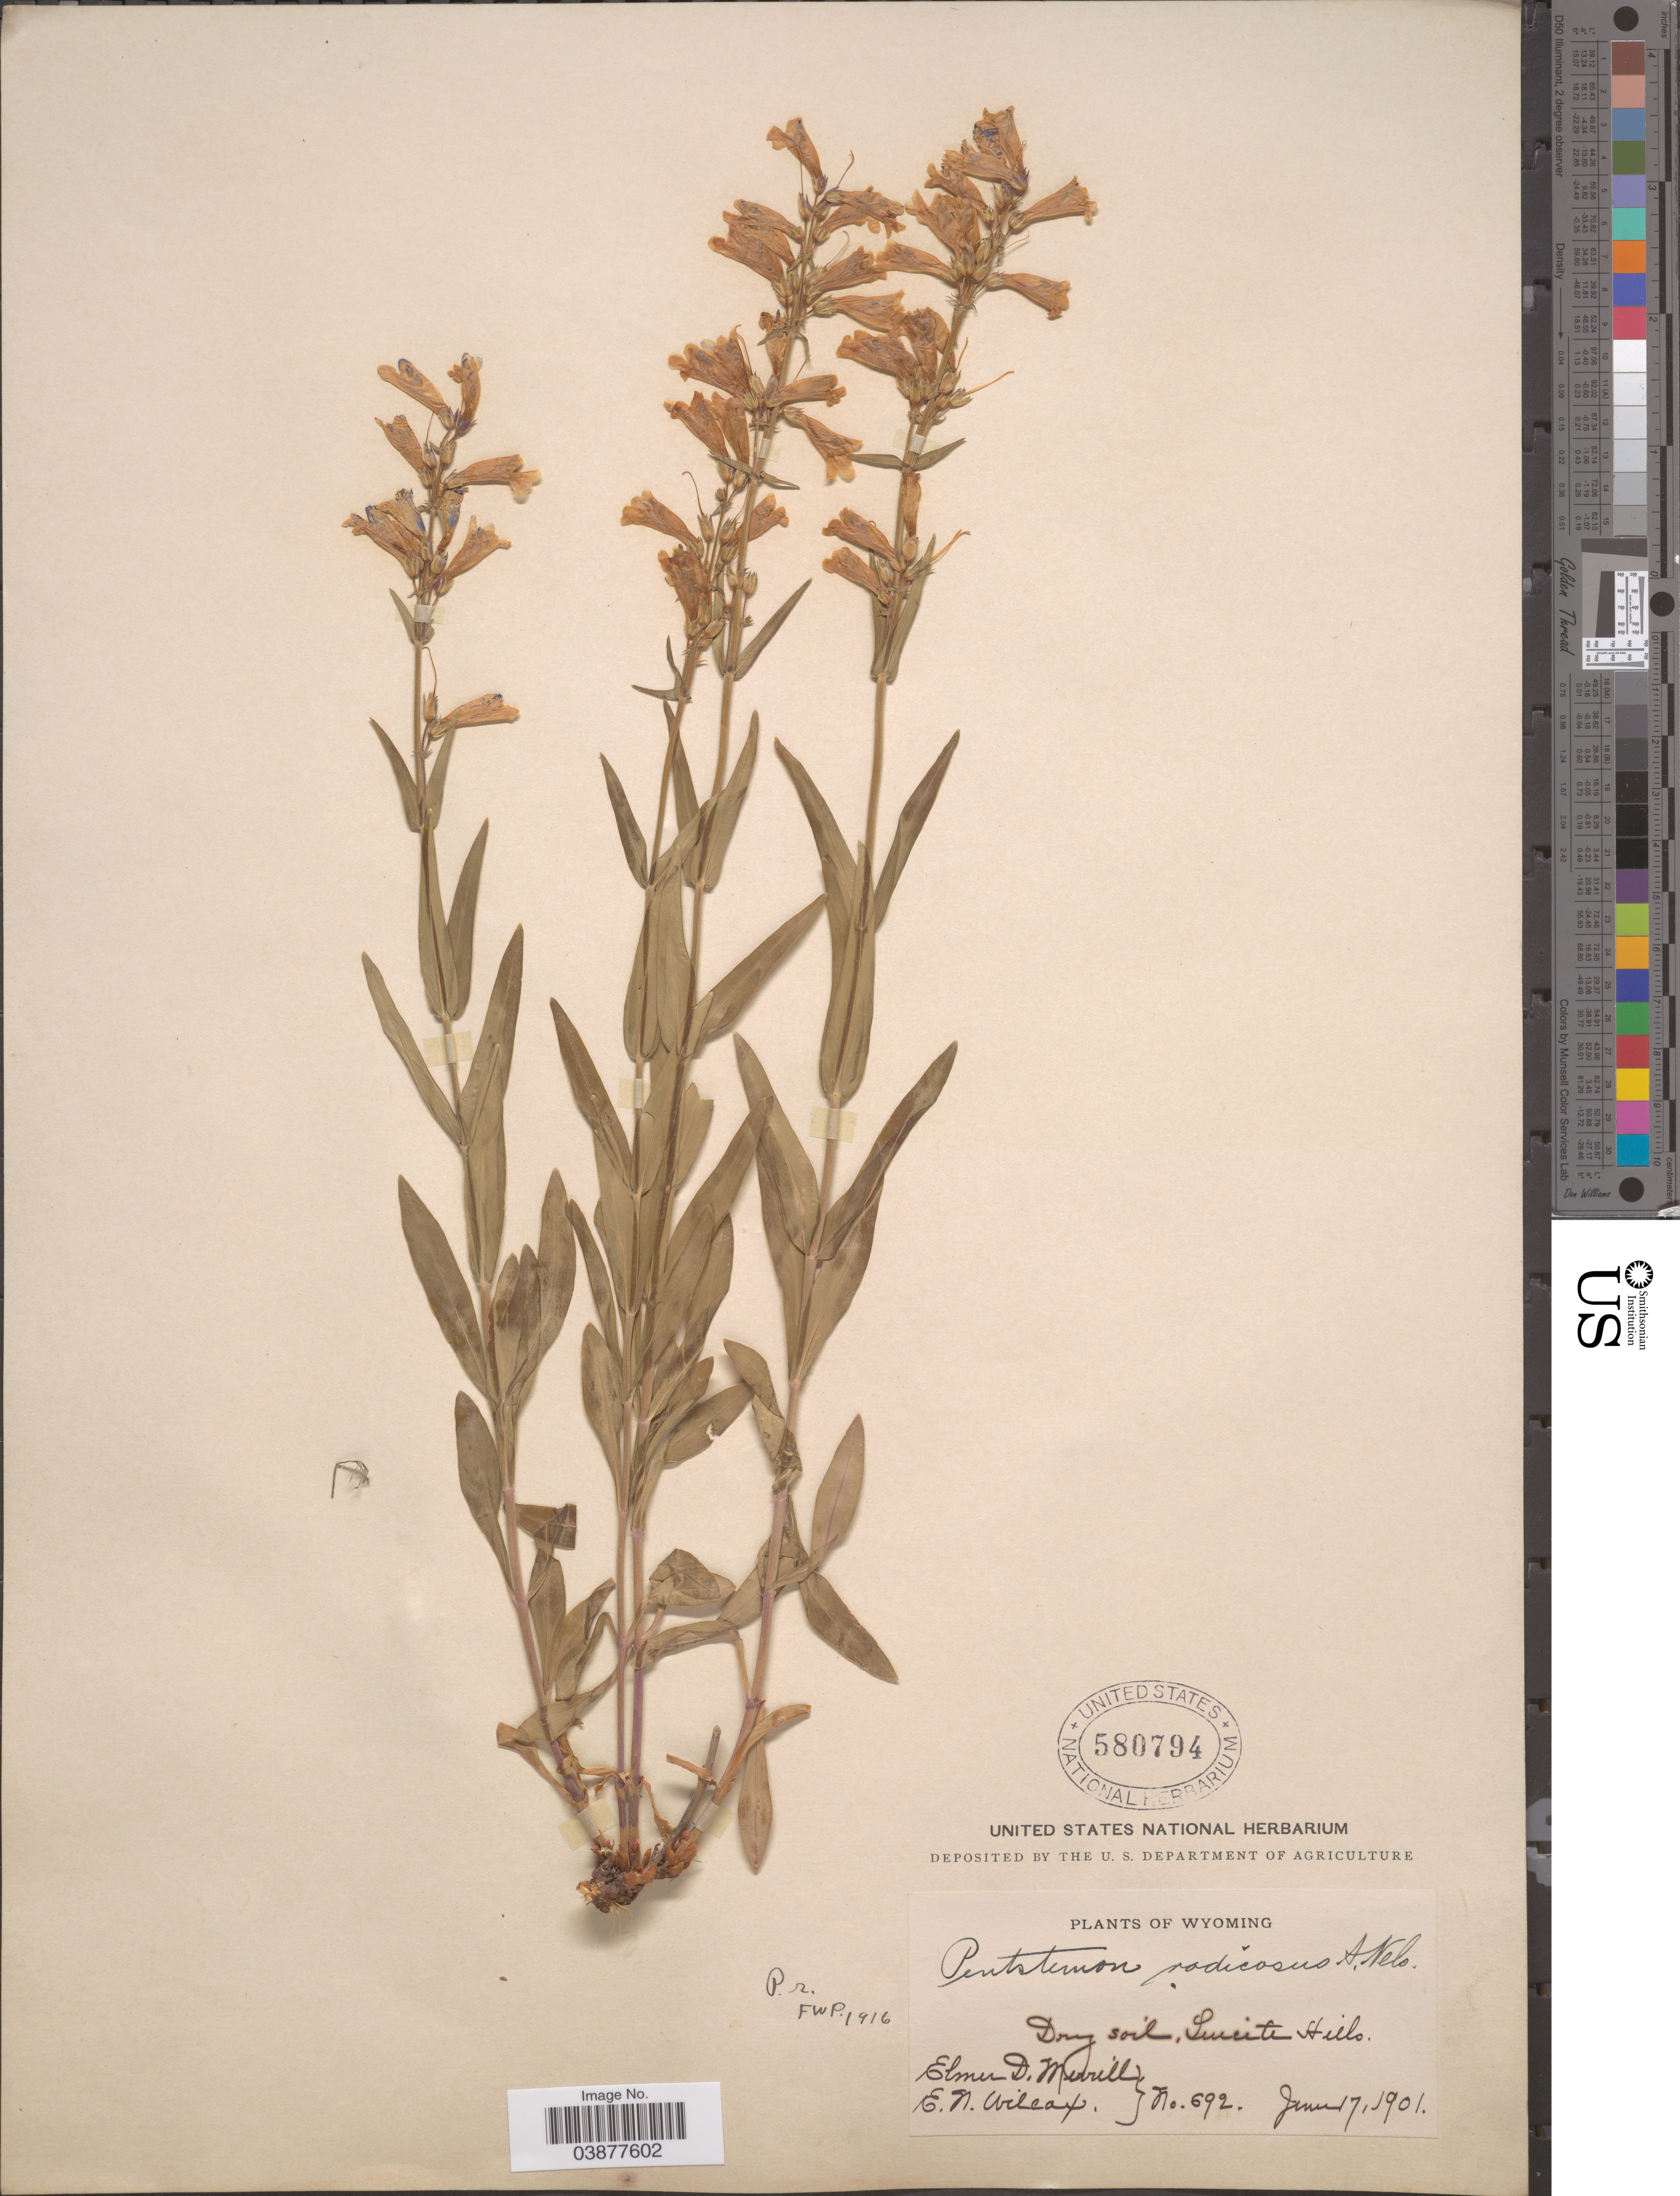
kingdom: Plantae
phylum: Tracheophyta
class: Magnoliopsida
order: Lamiales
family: Plantaginaceae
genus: Penstemon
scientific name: Penstemon radicosus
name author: A. Nelson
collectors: E. D. Merrill & E. Wilcox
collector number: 692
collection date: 1901-06-17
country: United States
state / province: Wyoming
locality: Leucite Hills.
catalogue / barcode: US 580794